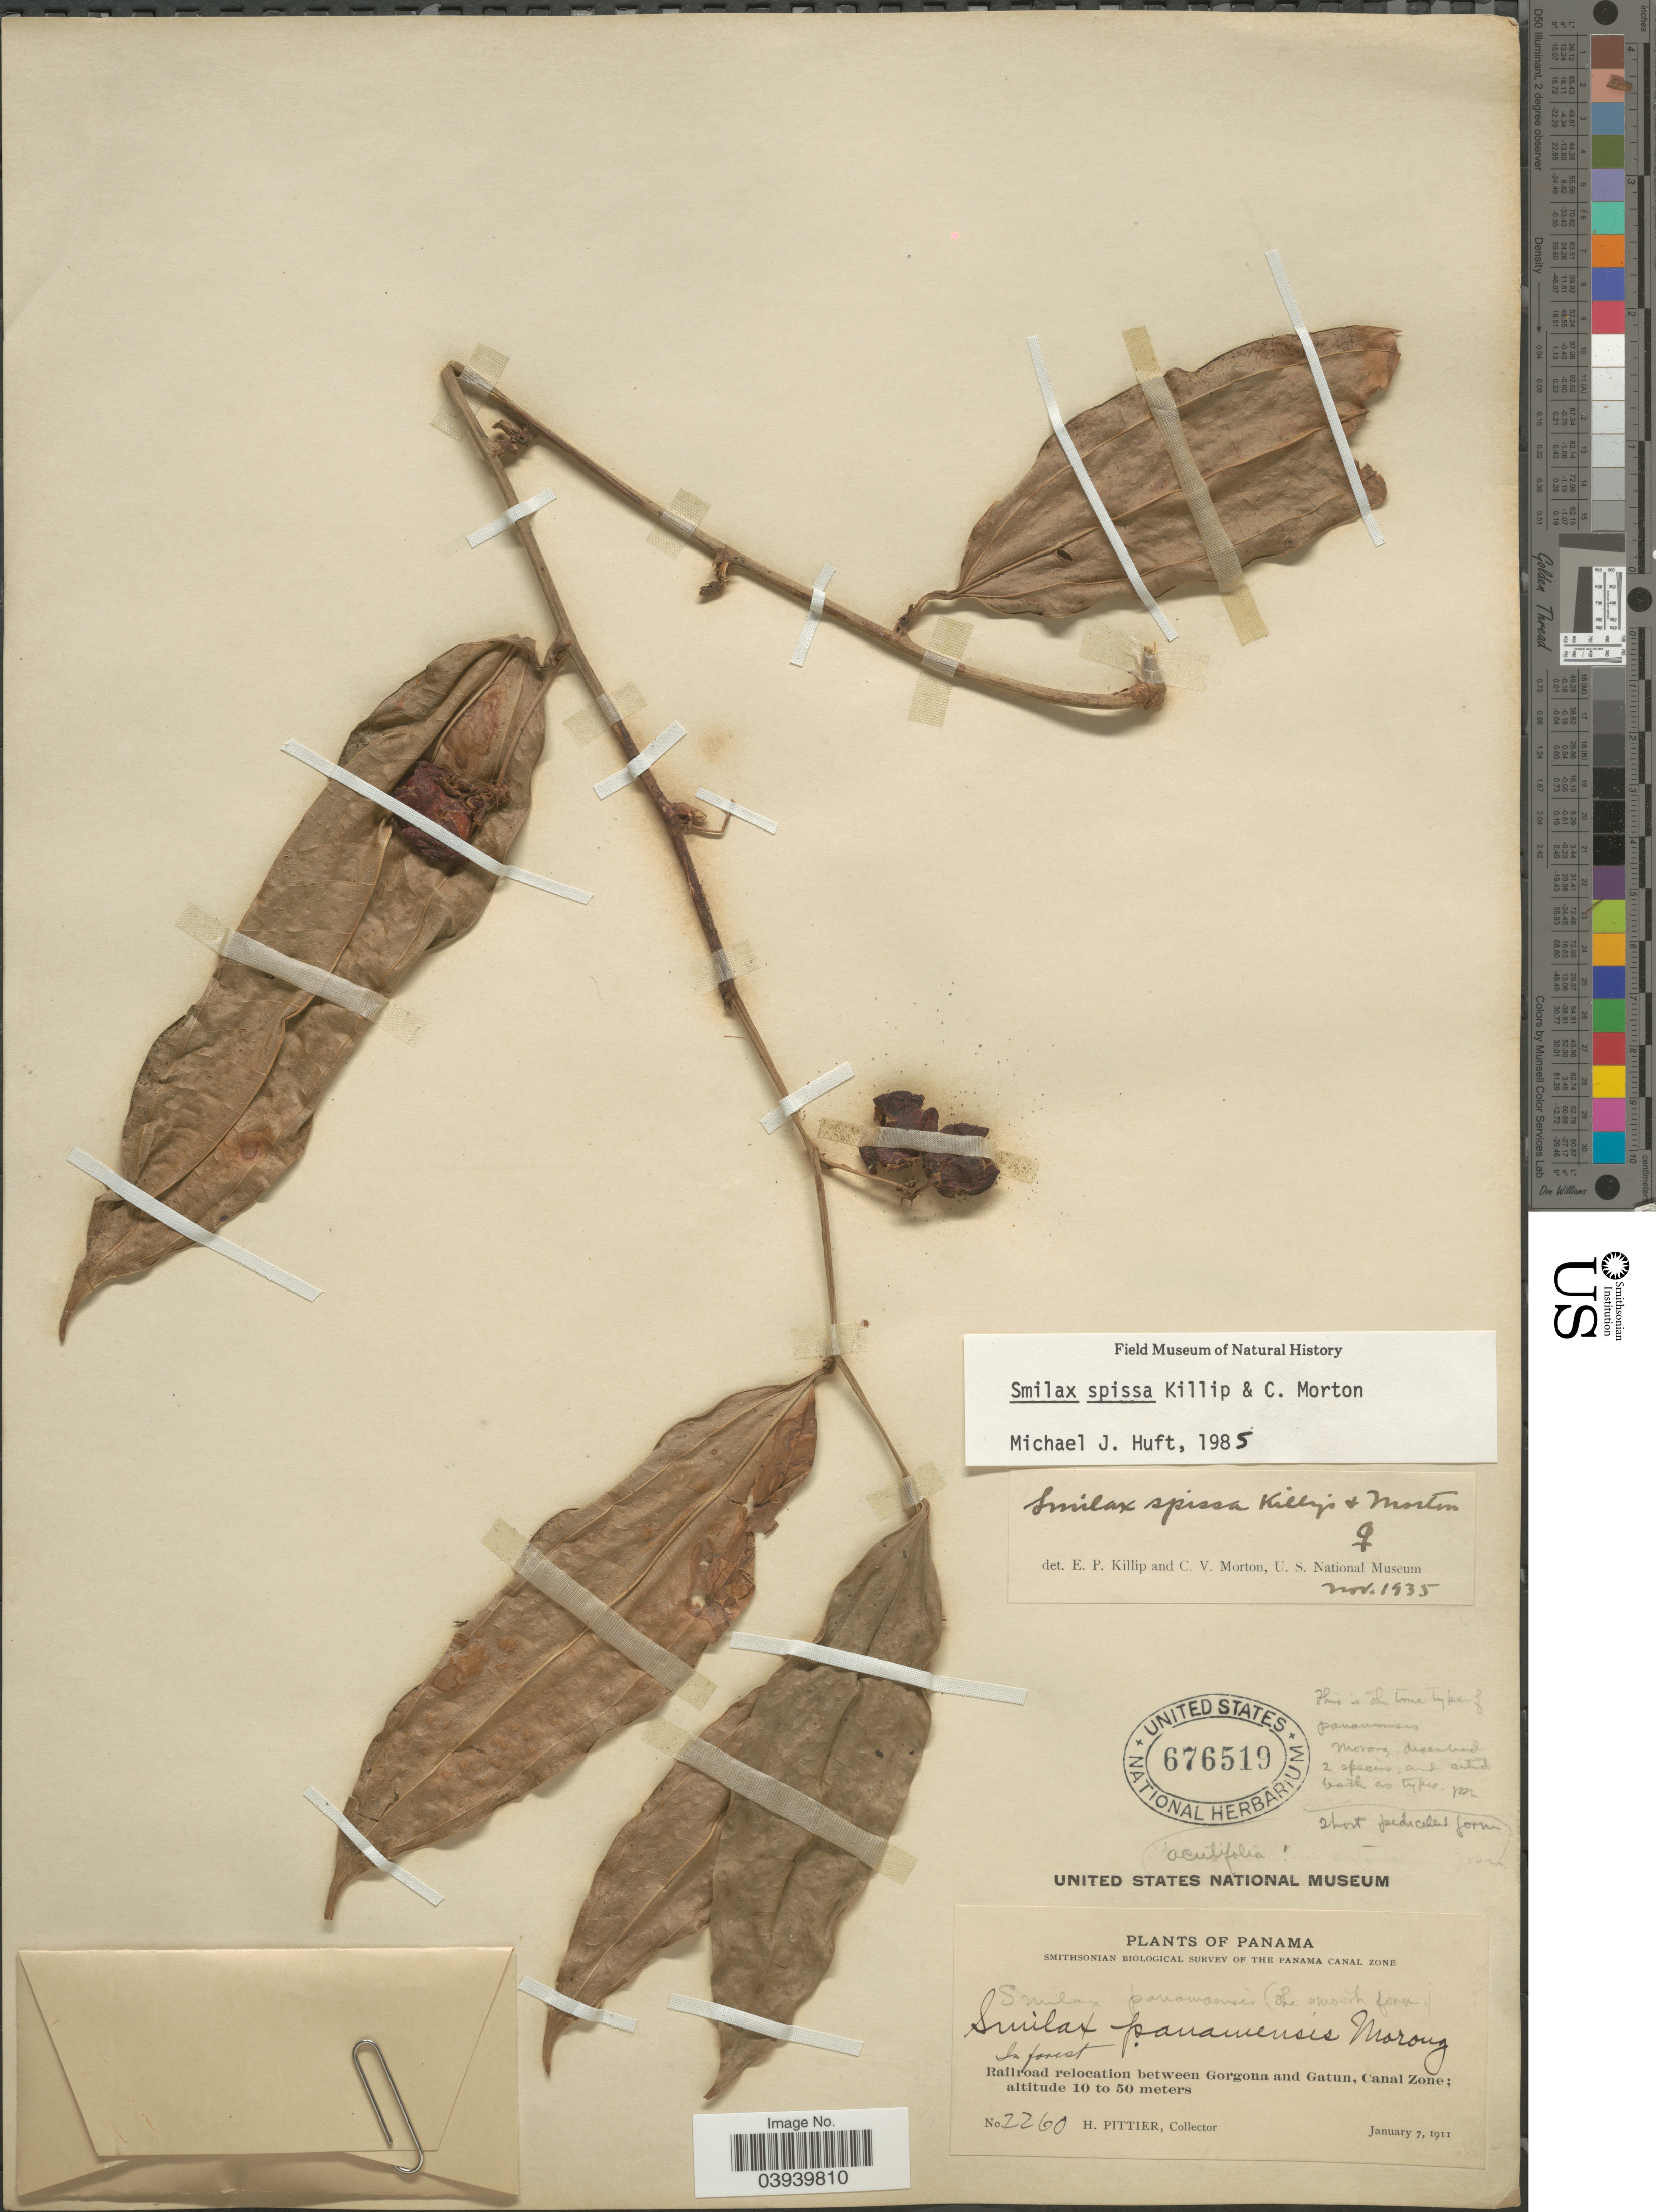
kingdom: Plantae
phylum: Tracheophyta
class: Liliopsida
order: Liliales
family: Smilacaceae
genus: Smilax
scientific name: Smilax spissa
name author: Killip & C.V. Morton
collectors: H. F. Pittier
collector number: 2260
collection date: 1911-01-07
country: Panama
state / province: Colón / Panamá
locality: The Panama Canal Zone. Railroad relocation between Gorgona and Gatun, Canal Zone.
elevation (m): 10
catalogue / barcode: US 676519